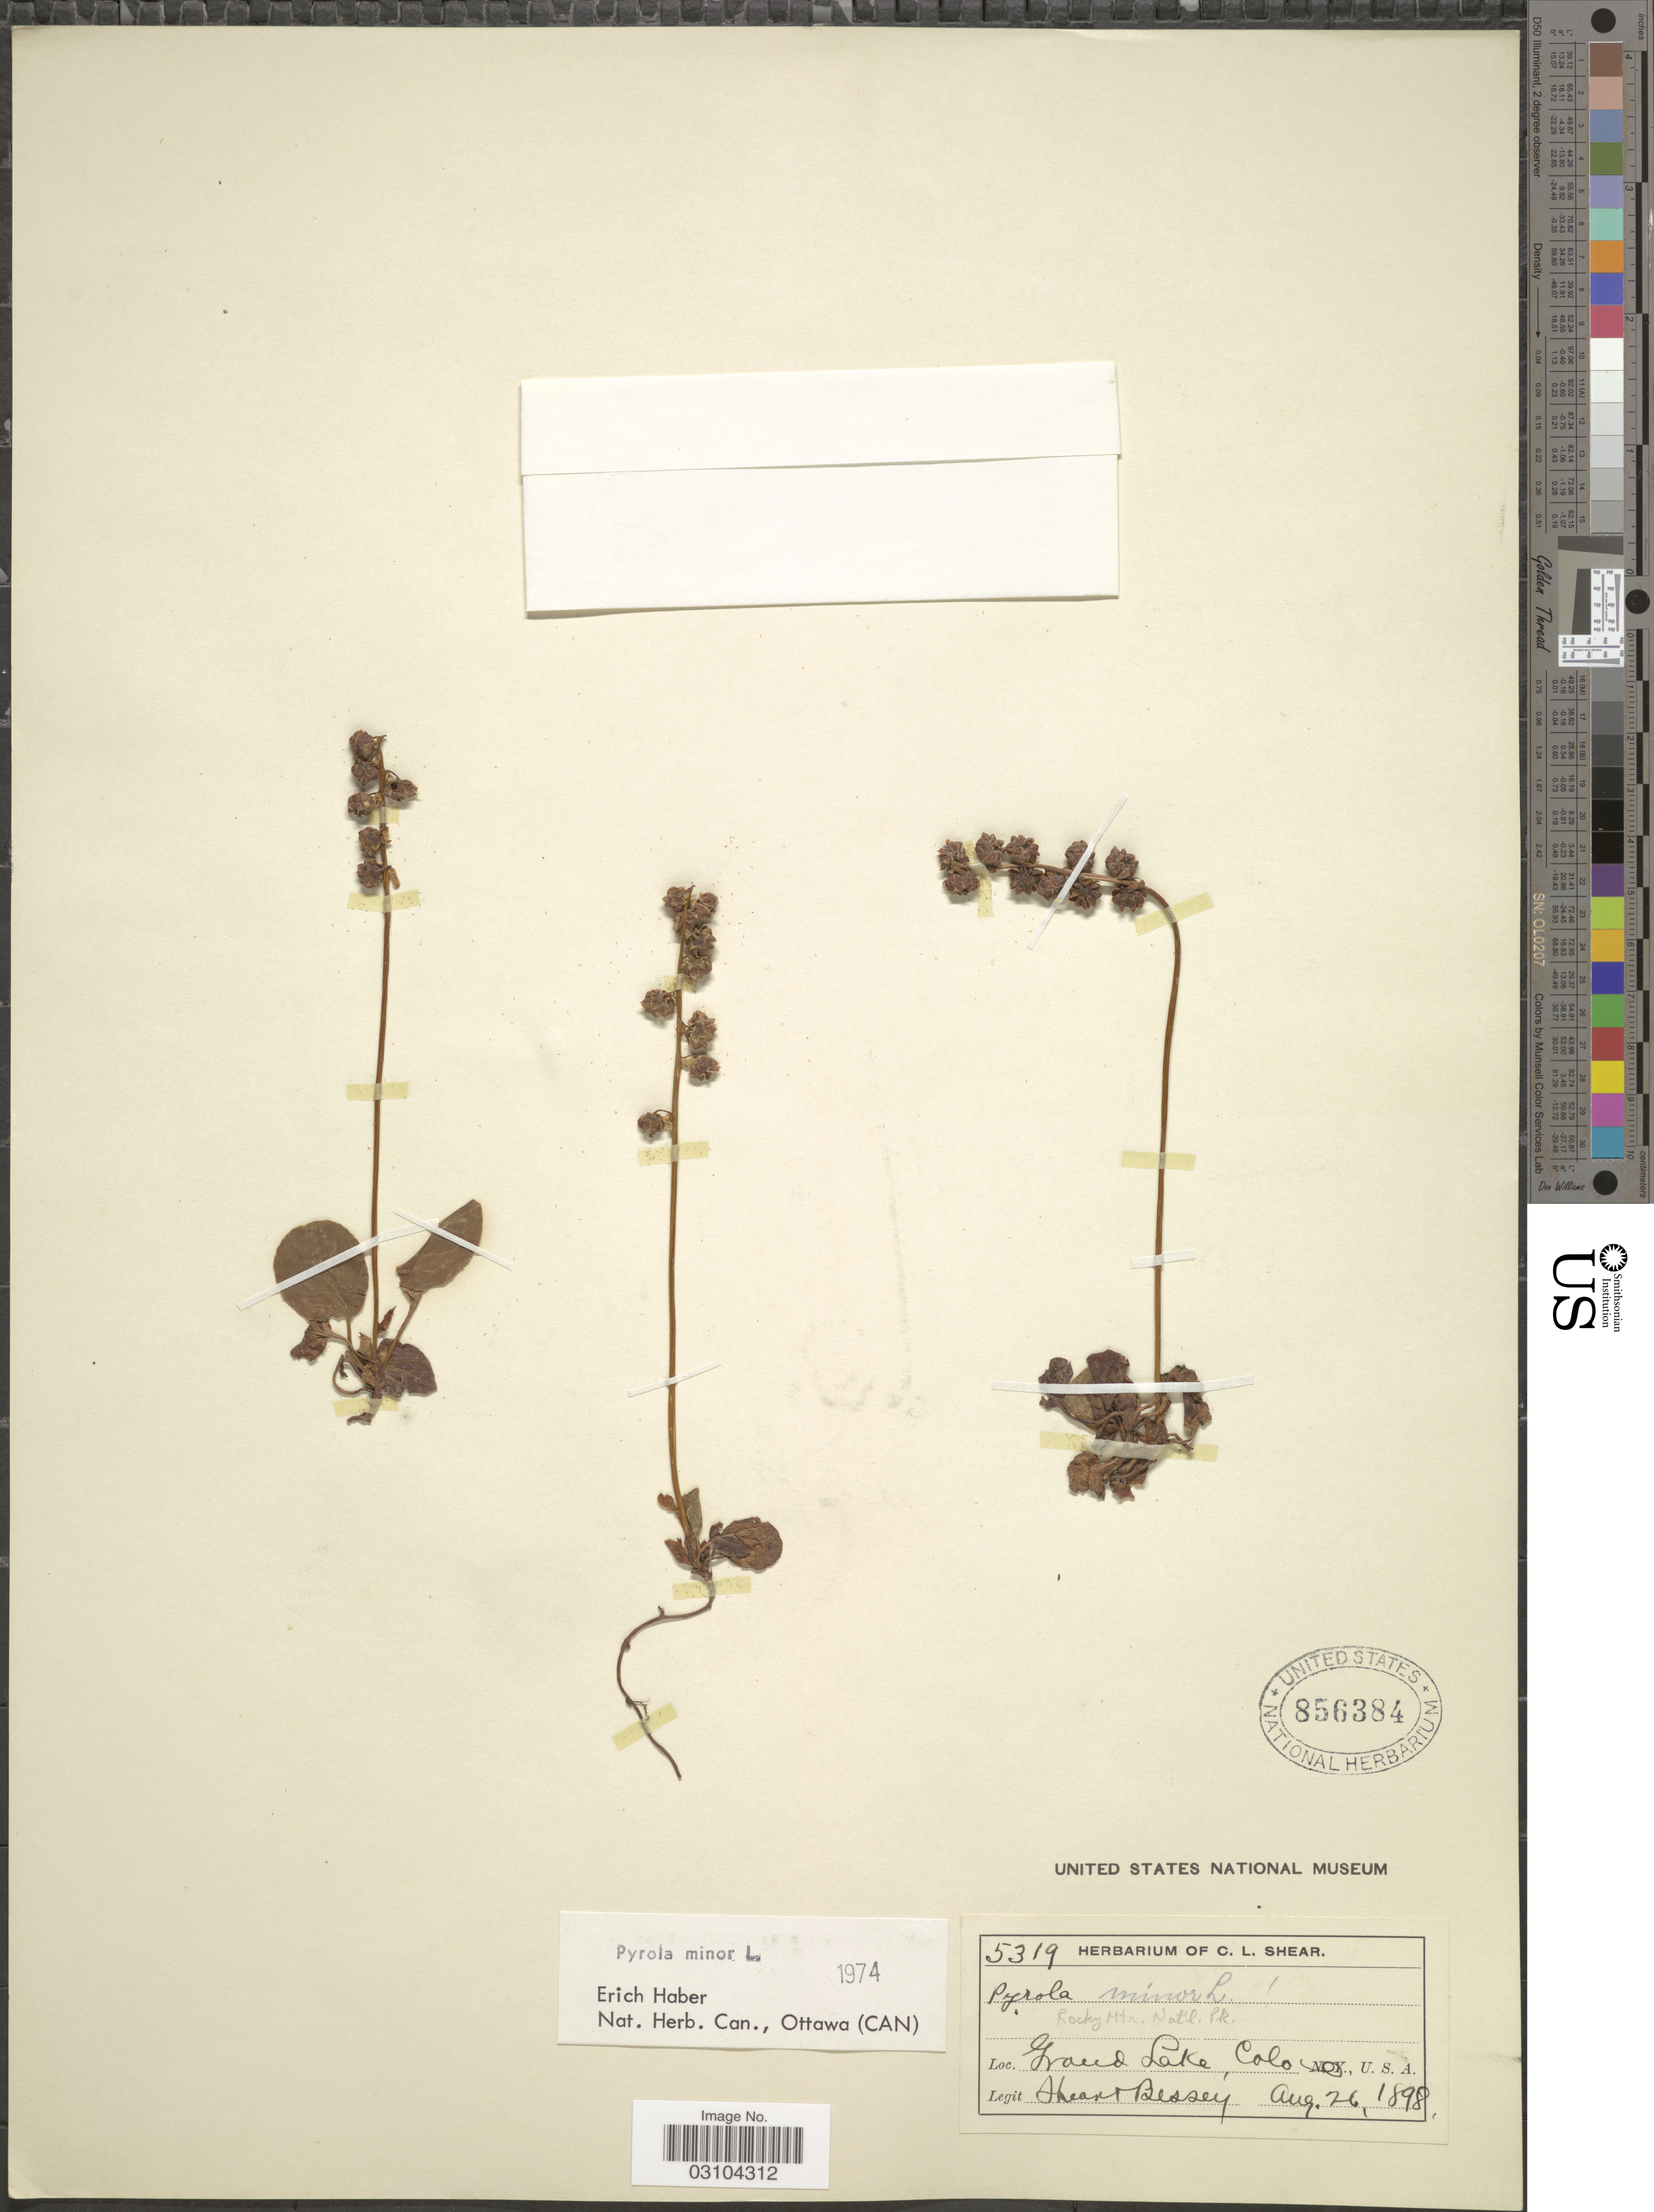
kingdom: Plantae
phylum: Tracheophyta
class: Magnoliopsida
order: Ericales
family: Ericaceae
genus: Pyrola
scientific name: Pyrola minor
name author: L.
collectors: S. Bessey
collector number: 5319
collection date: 1898-08-26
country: United States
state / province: Colorado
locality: Grand Lake.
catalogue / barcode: US 856384